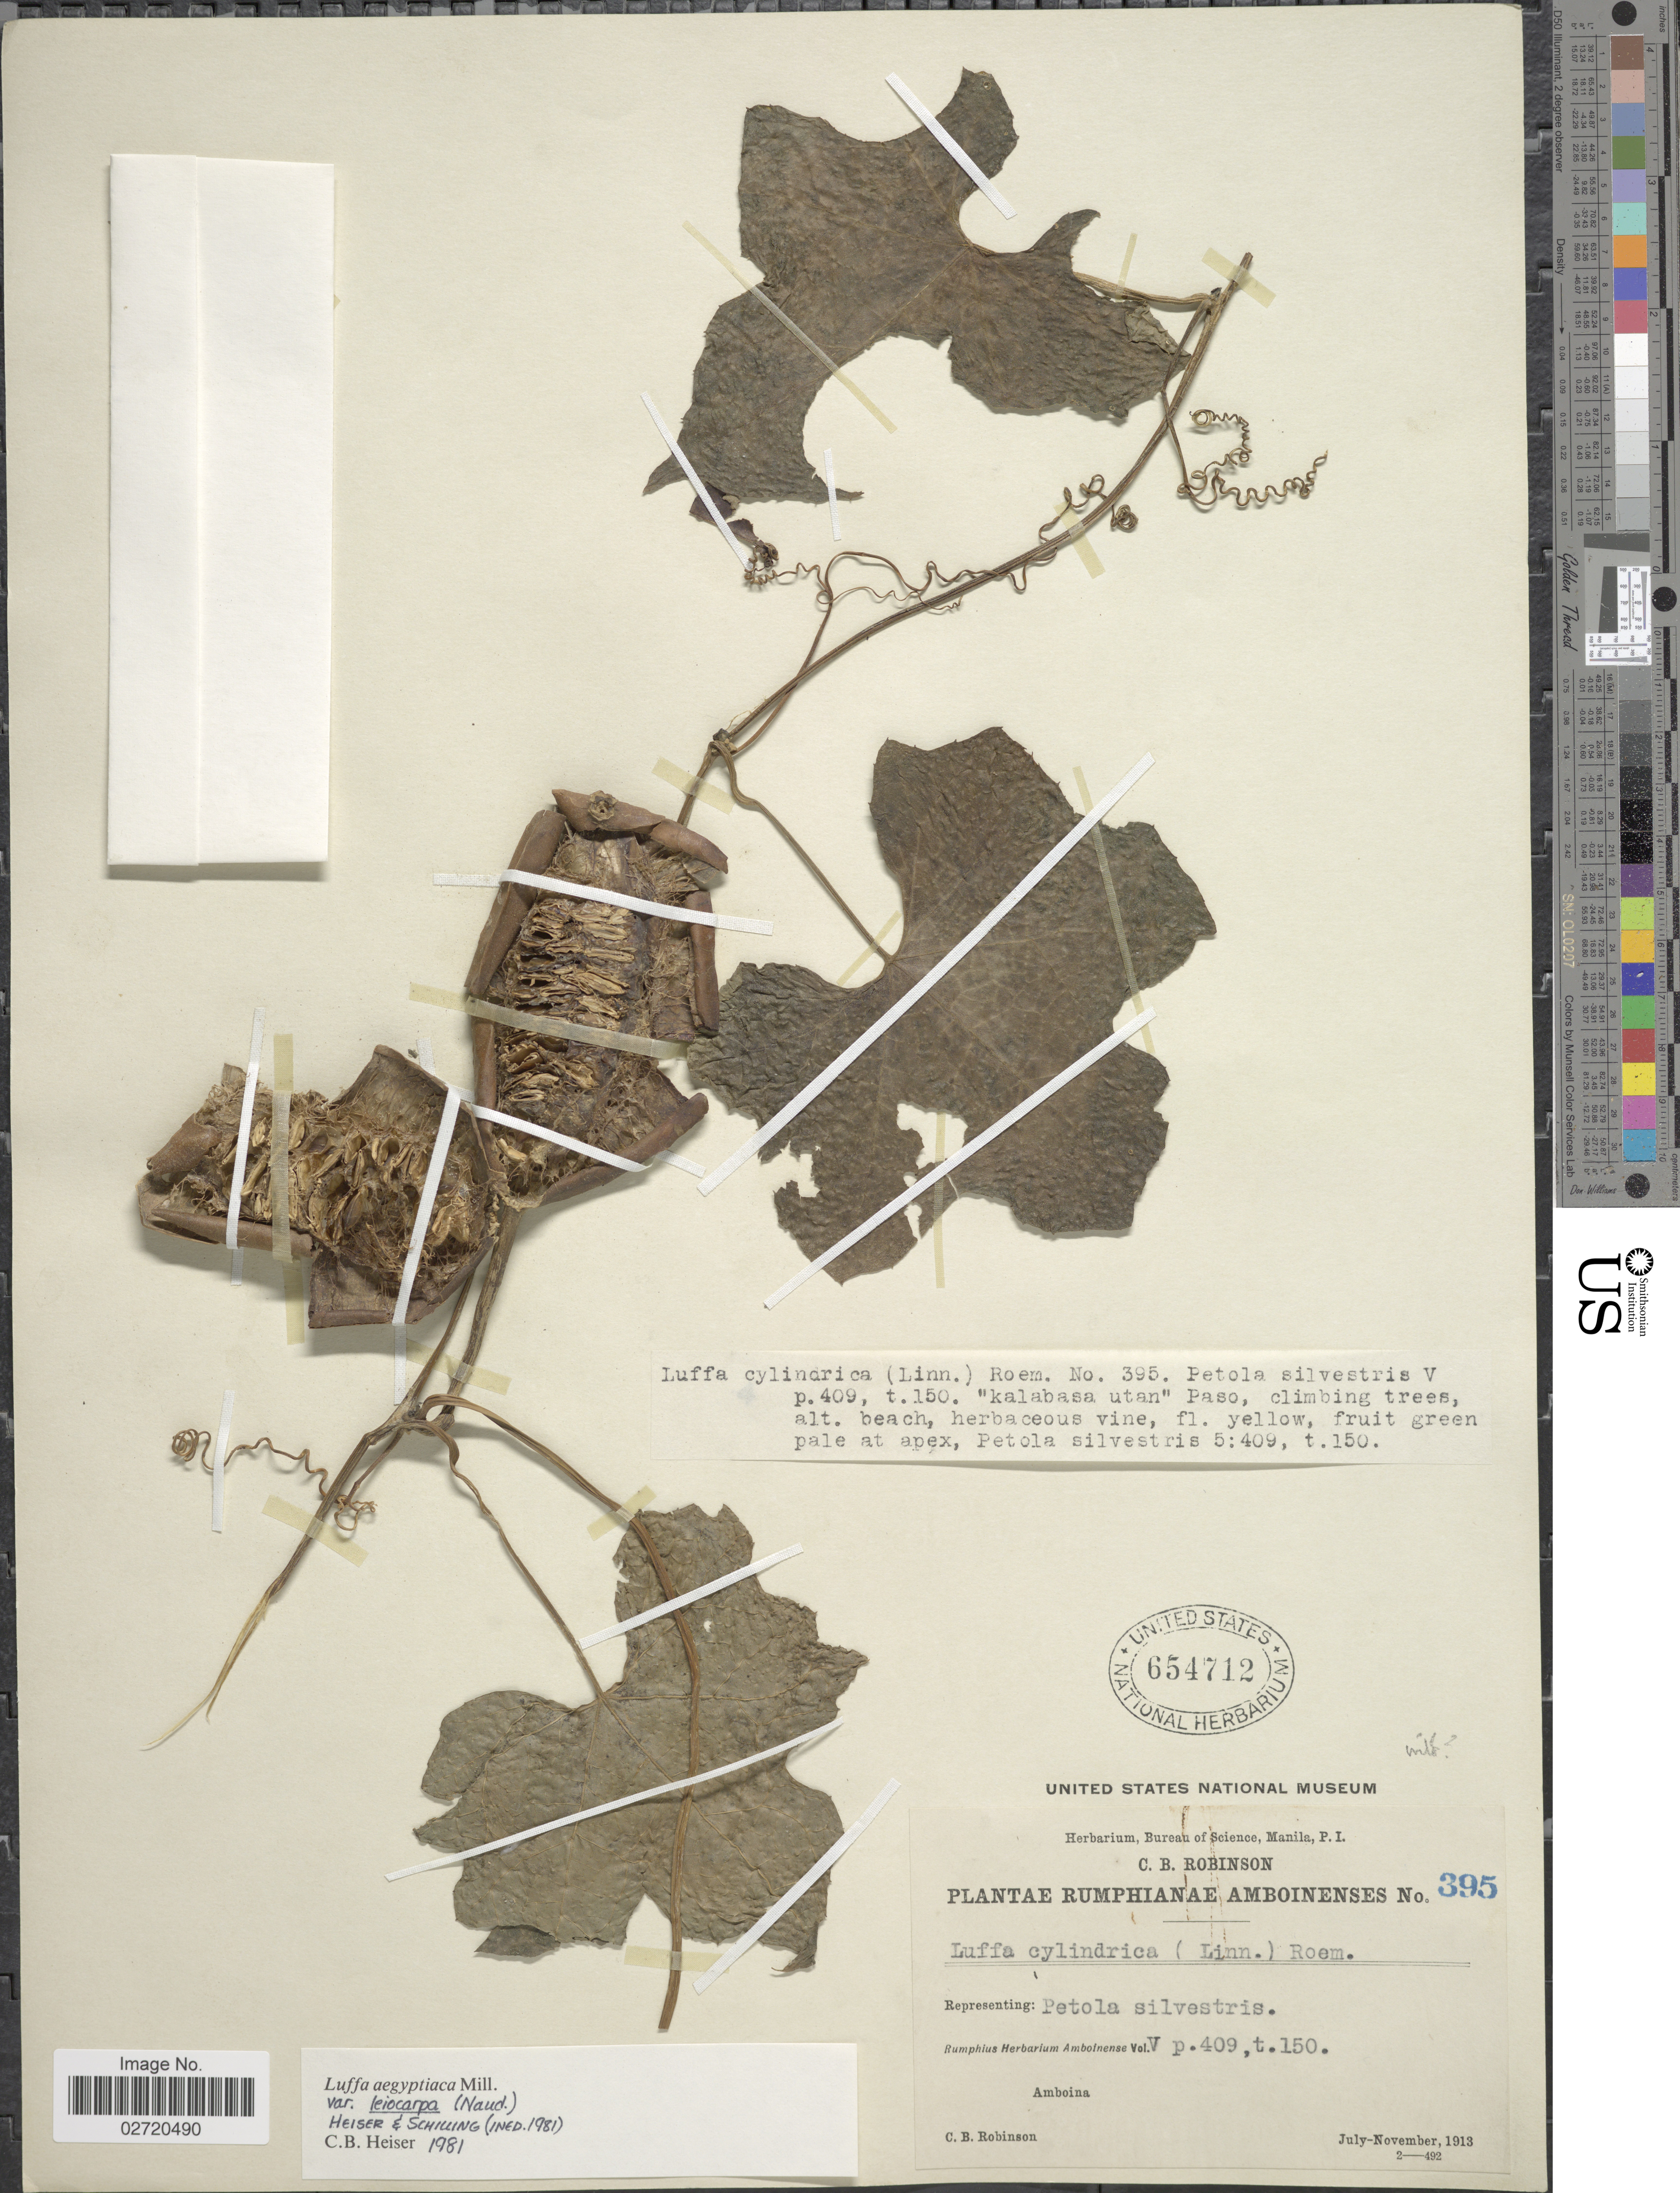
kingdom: Plantae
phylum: Tracheophyta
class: Magnoliopsida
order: Cucurbitales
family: Cucurbitaceae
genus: Luffa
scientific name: Luffa aegyptiaca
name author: Mill.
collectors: C. Robinson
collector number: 395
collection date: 1913-07/1913-11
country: Indonesia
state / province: Maluku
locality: Rumphianae Amboinenses. Amboina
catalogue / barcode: US 654712